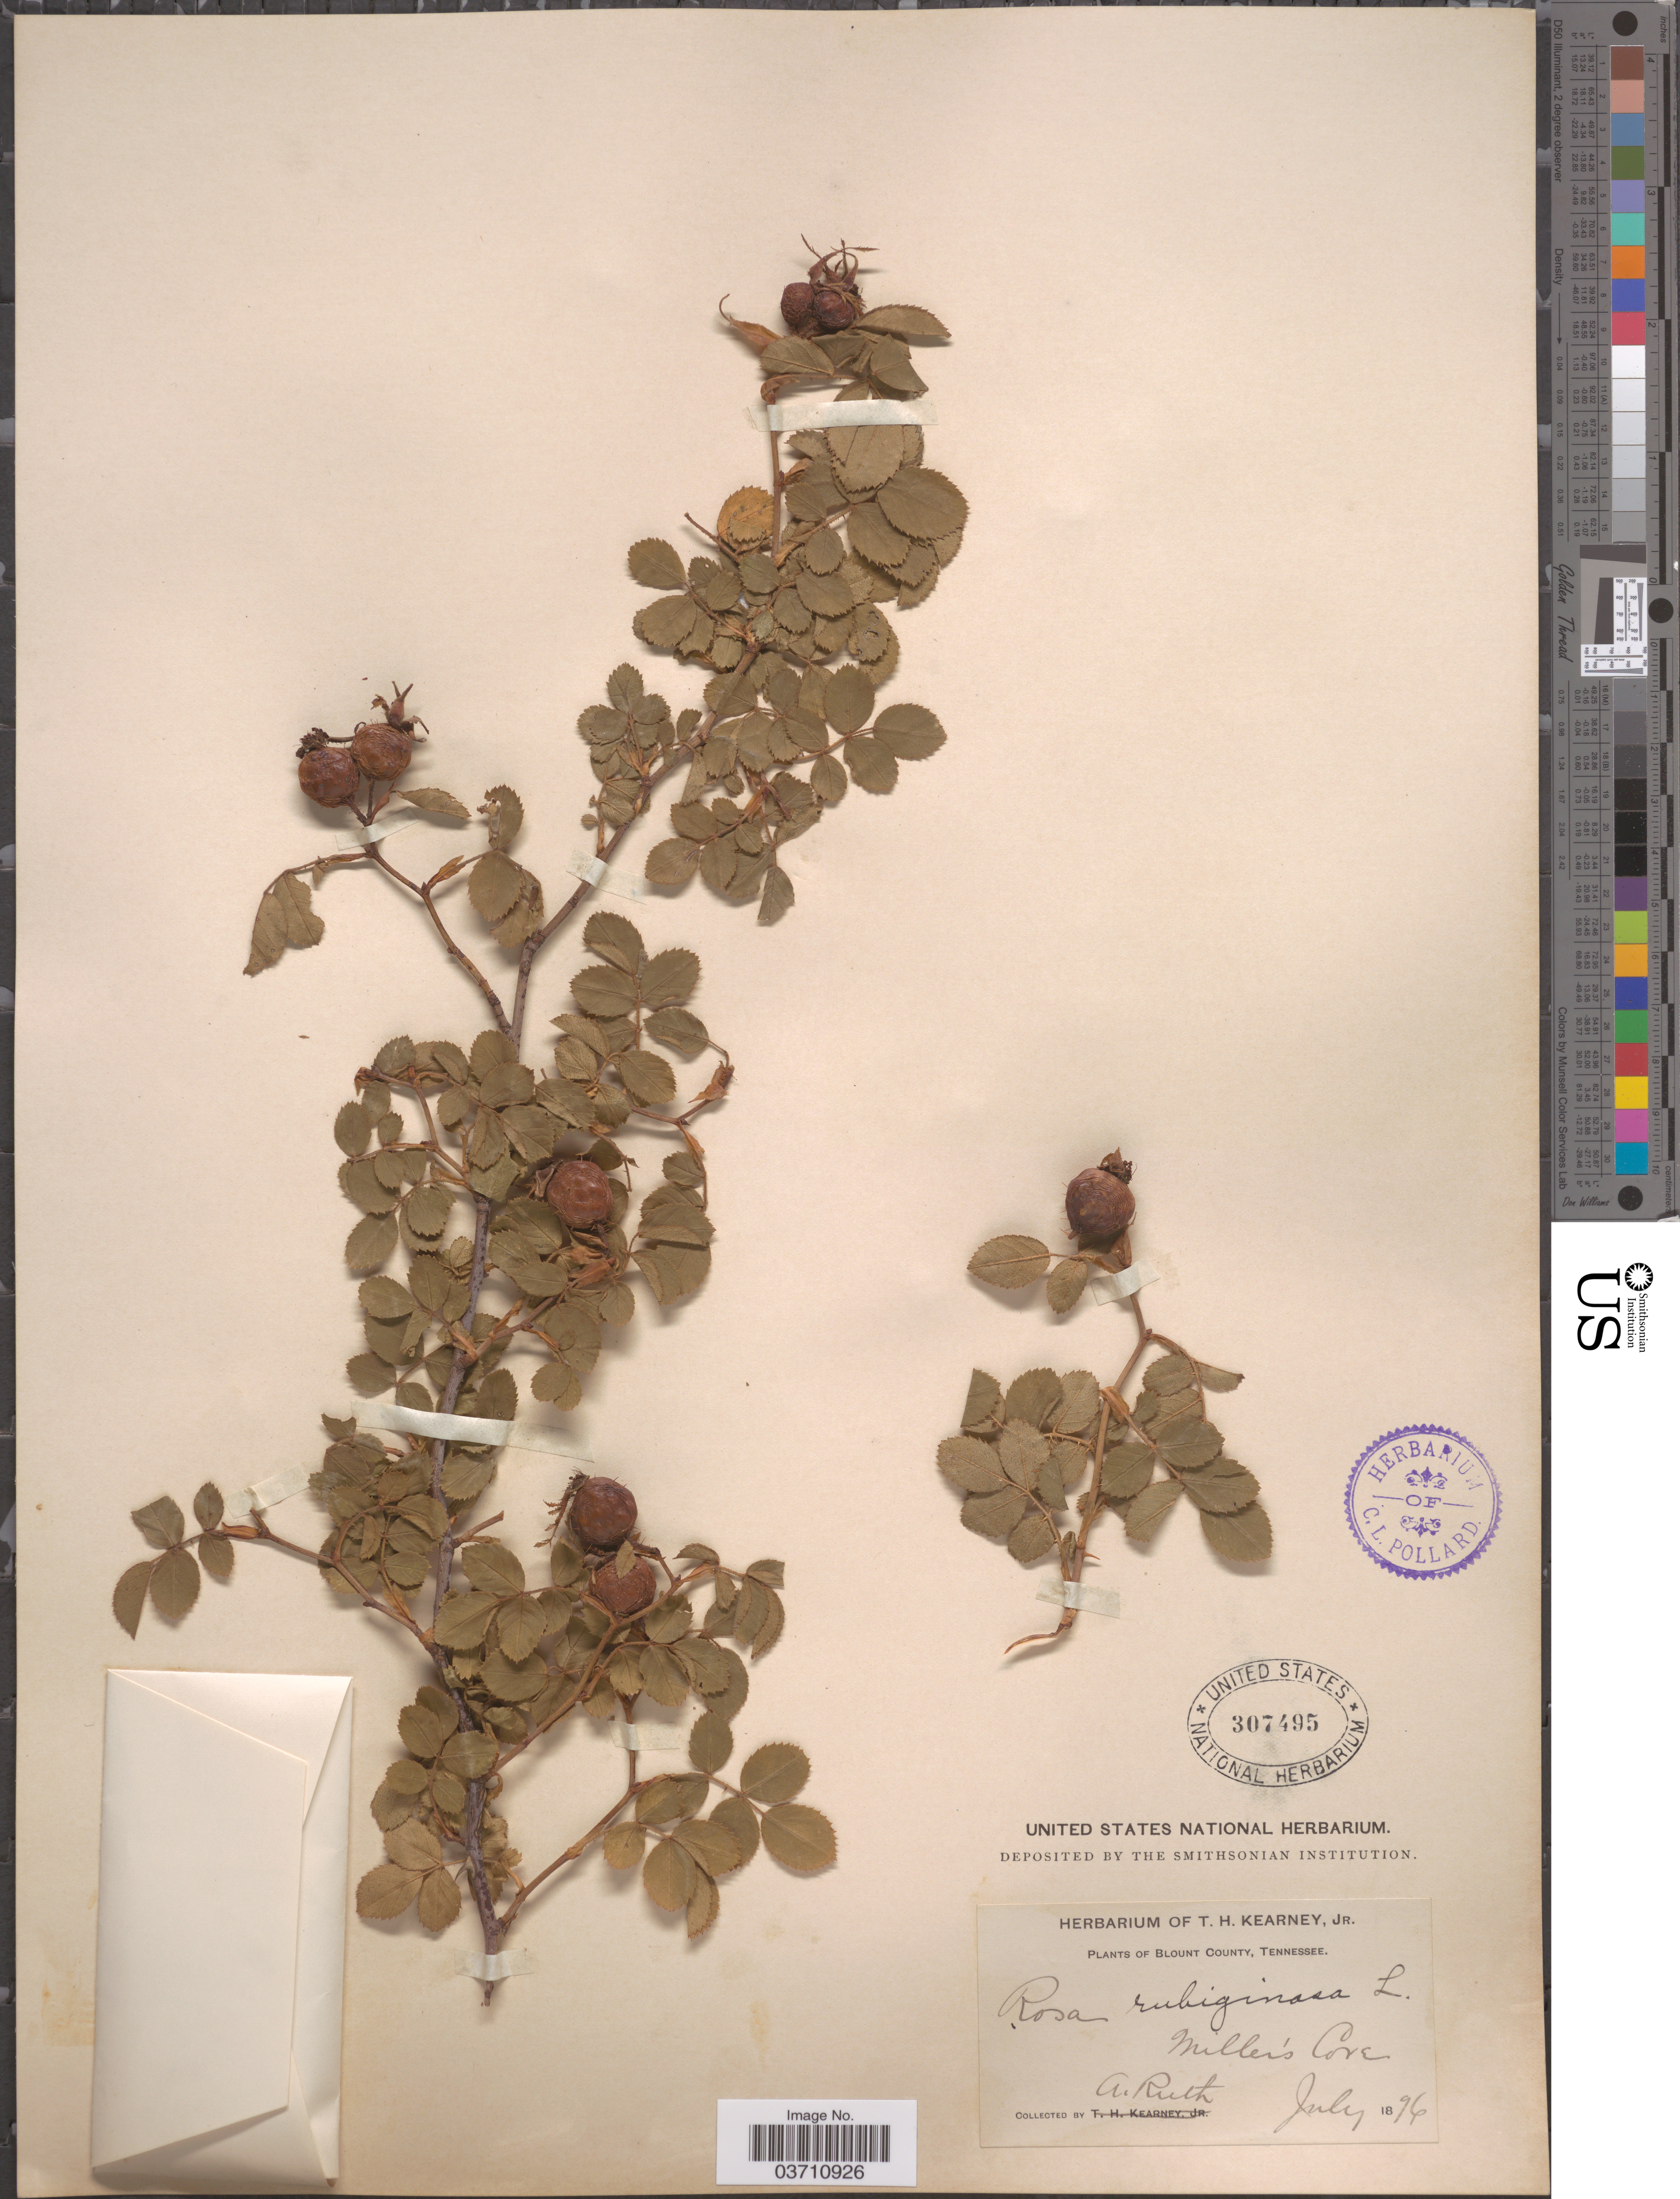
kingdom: Plantae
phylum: Tracheophyta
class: Magnoliopsida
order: Rosales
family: Rosaceae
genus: Rosa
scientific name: Rosa eglanteria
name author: L.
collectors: A. Ruth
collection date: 1896-07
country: United States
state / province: Tennessee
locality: Blount County. Miller's Cove.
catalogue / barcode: US 307495